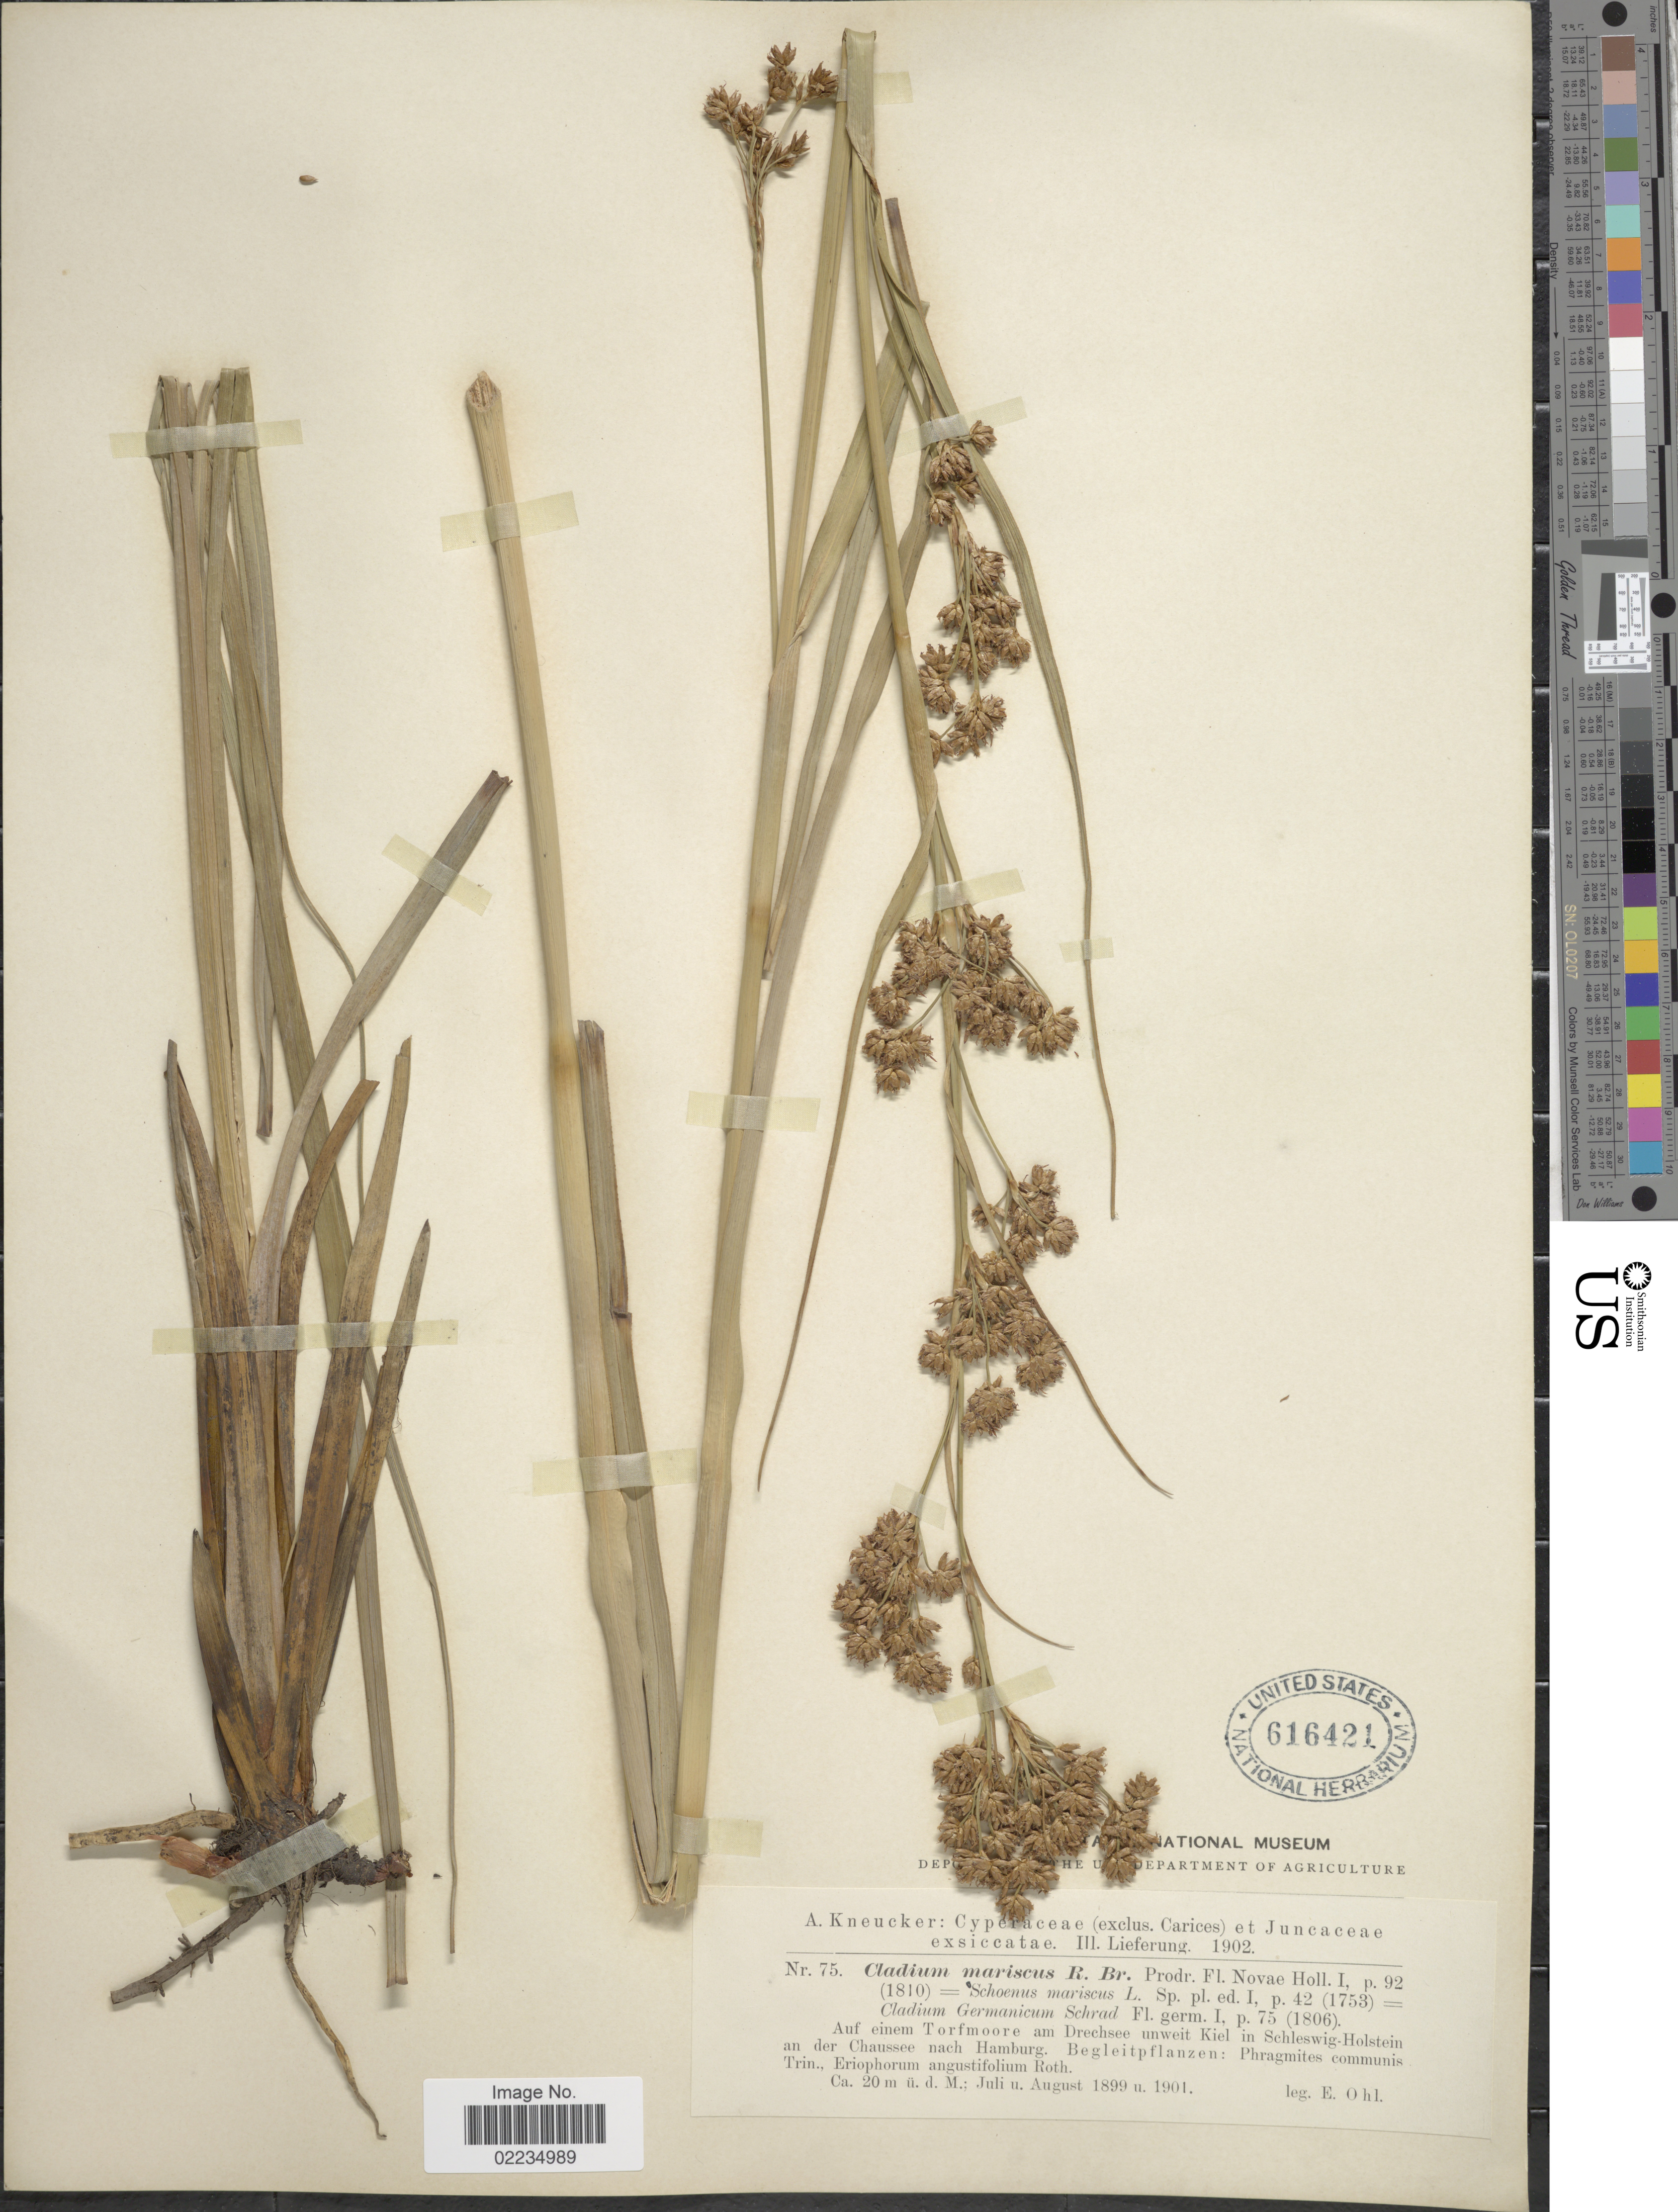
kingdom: Plantae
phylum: Tracheophyta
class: Liliopsida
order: Poales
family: Cyperaceae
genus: Cladium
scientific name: Cladium mariscus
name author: (L.) Pohl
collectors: E. Ohl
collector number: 75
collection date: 1899-07/1901-08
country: Germany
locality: Auf einem Torfmoore am Drechsee unweit Kiel in Schlswig, Holstein an der Chaussee nach Hamburg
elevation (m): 20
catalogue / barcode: US 616421